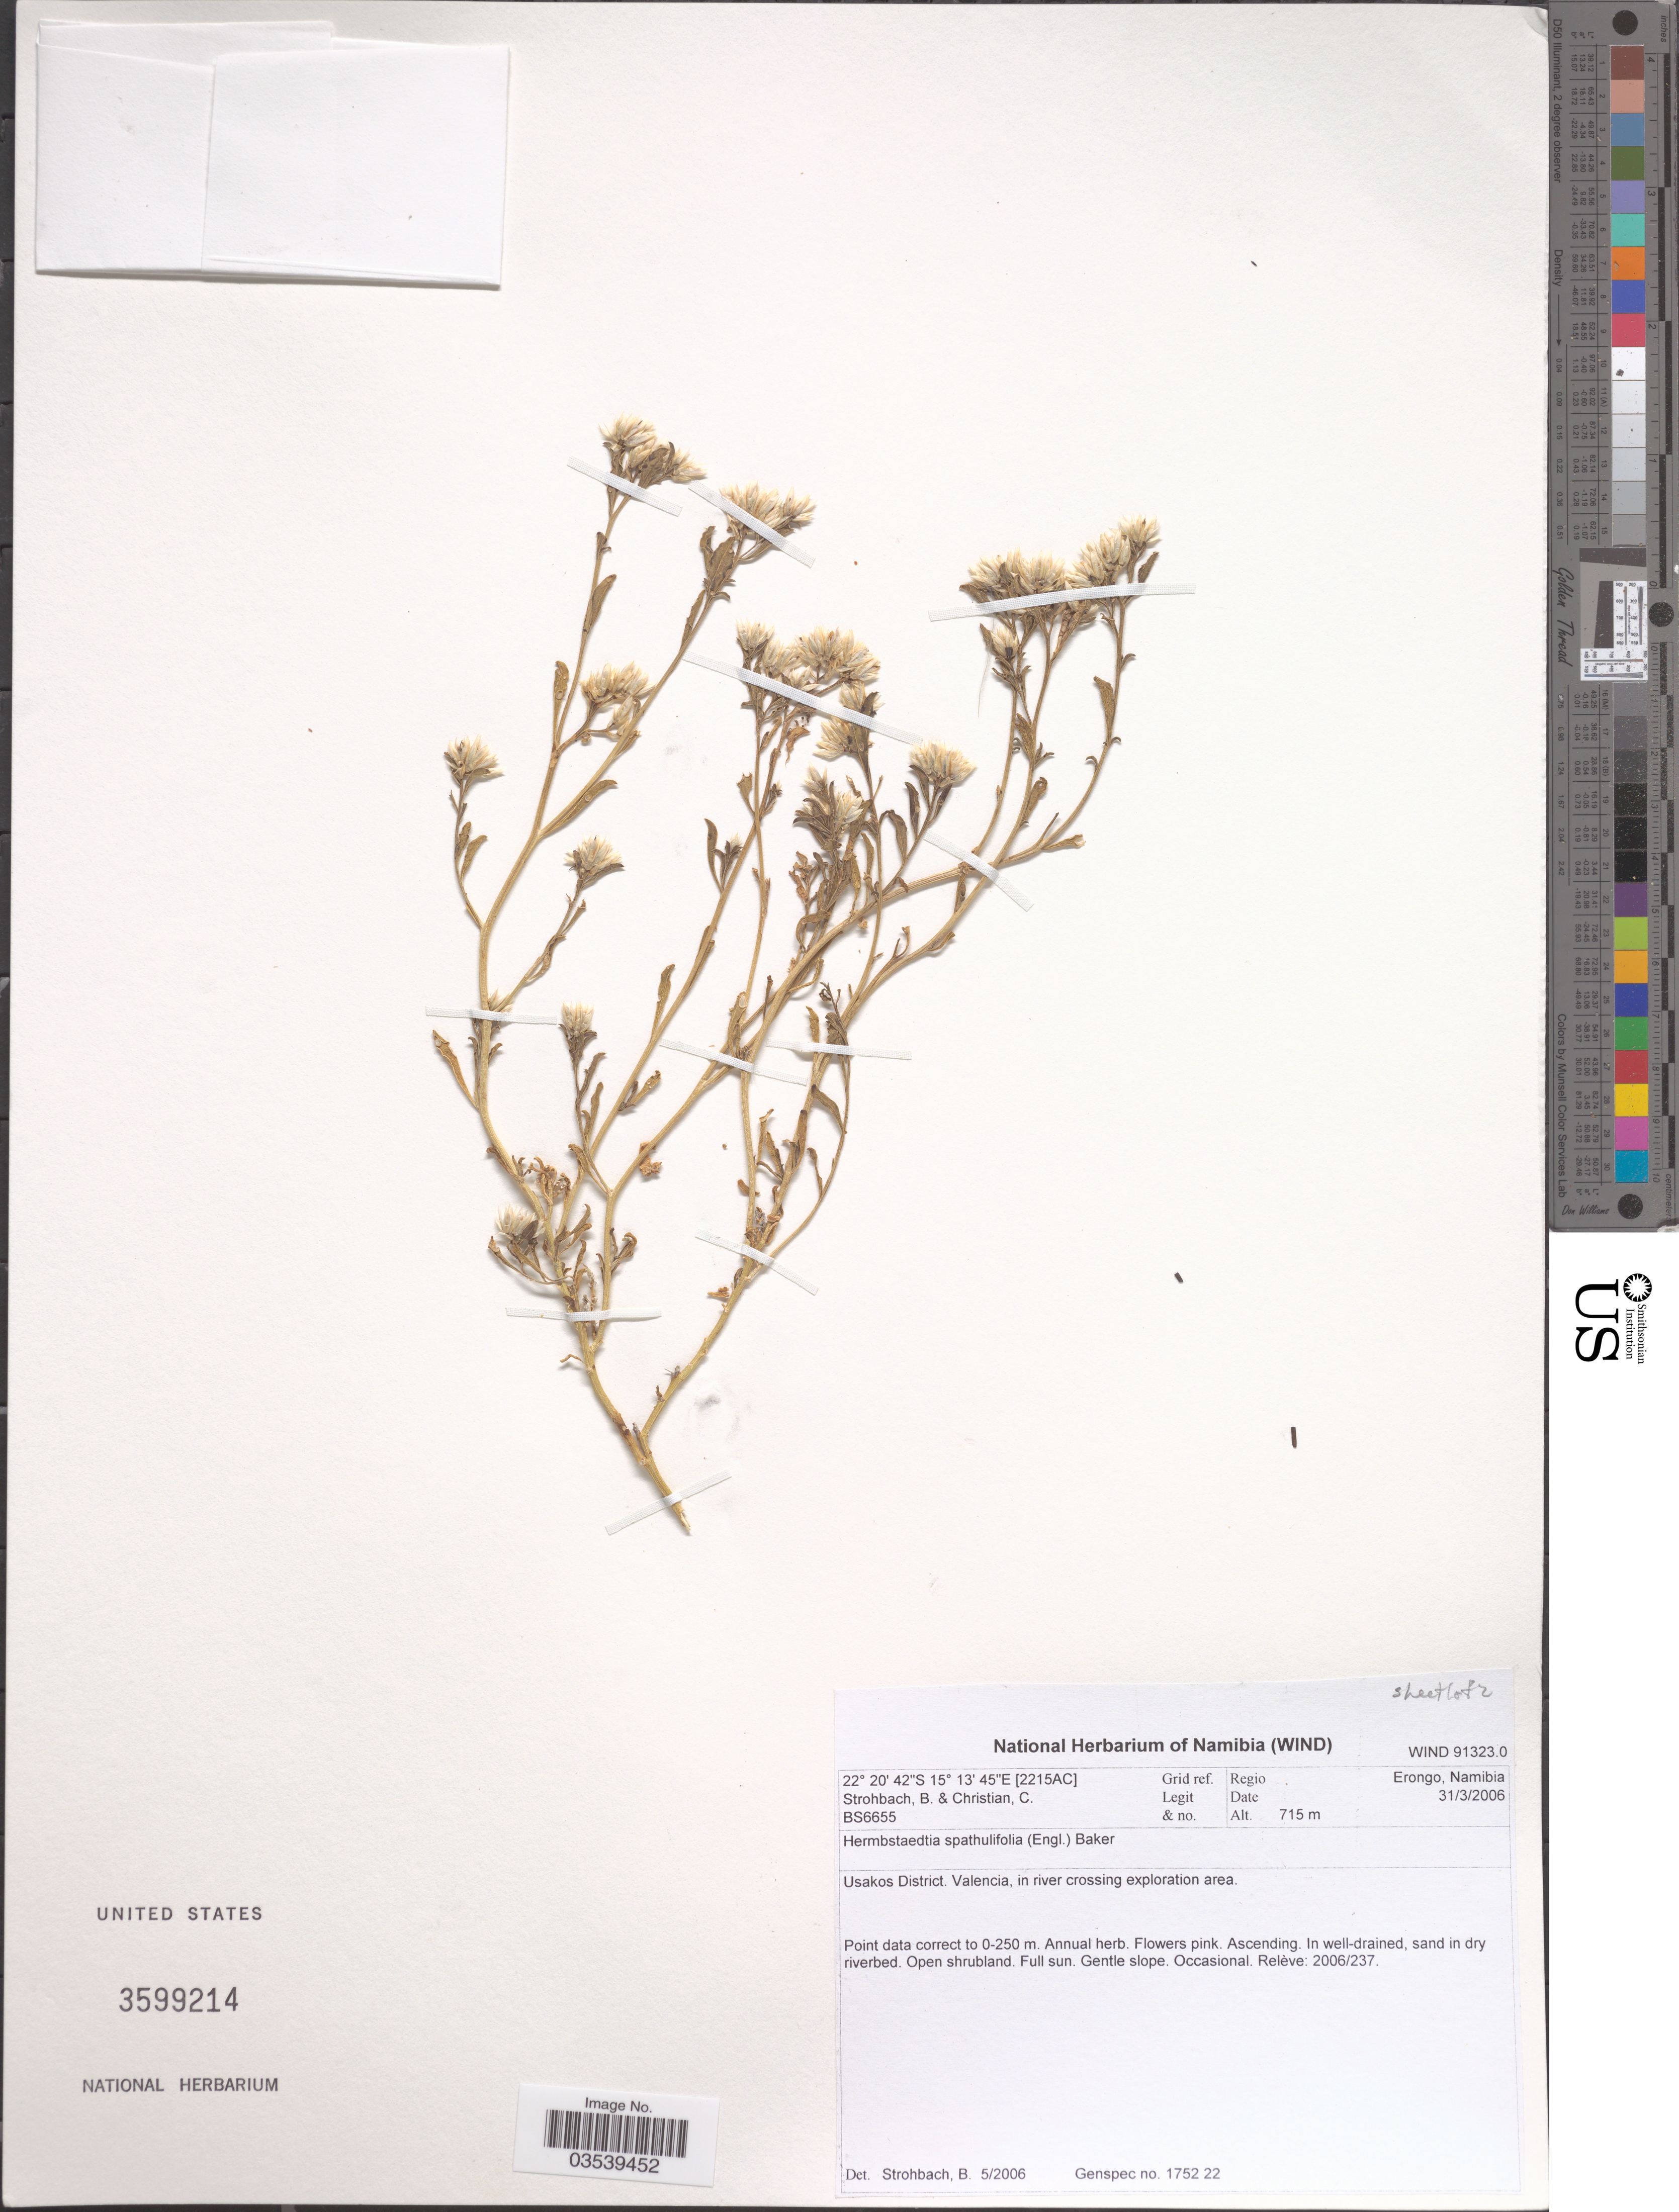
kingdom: Plantae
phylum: Tracheophyta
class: Magnoliopsida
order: Caryophyllales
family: Amaranthaceae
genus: Hermbstaedtia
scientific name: Hermbstaedtia spathulifolia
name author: Baker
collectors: B. Strohbach & C. Christian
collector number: BS6655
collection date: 2006-03-31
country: Namibia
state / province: Erongo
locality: Grid ref. [2215AC]. Usakos District. Valencia, in river crossing exploration area.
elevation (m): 715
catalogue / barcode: US 3599214